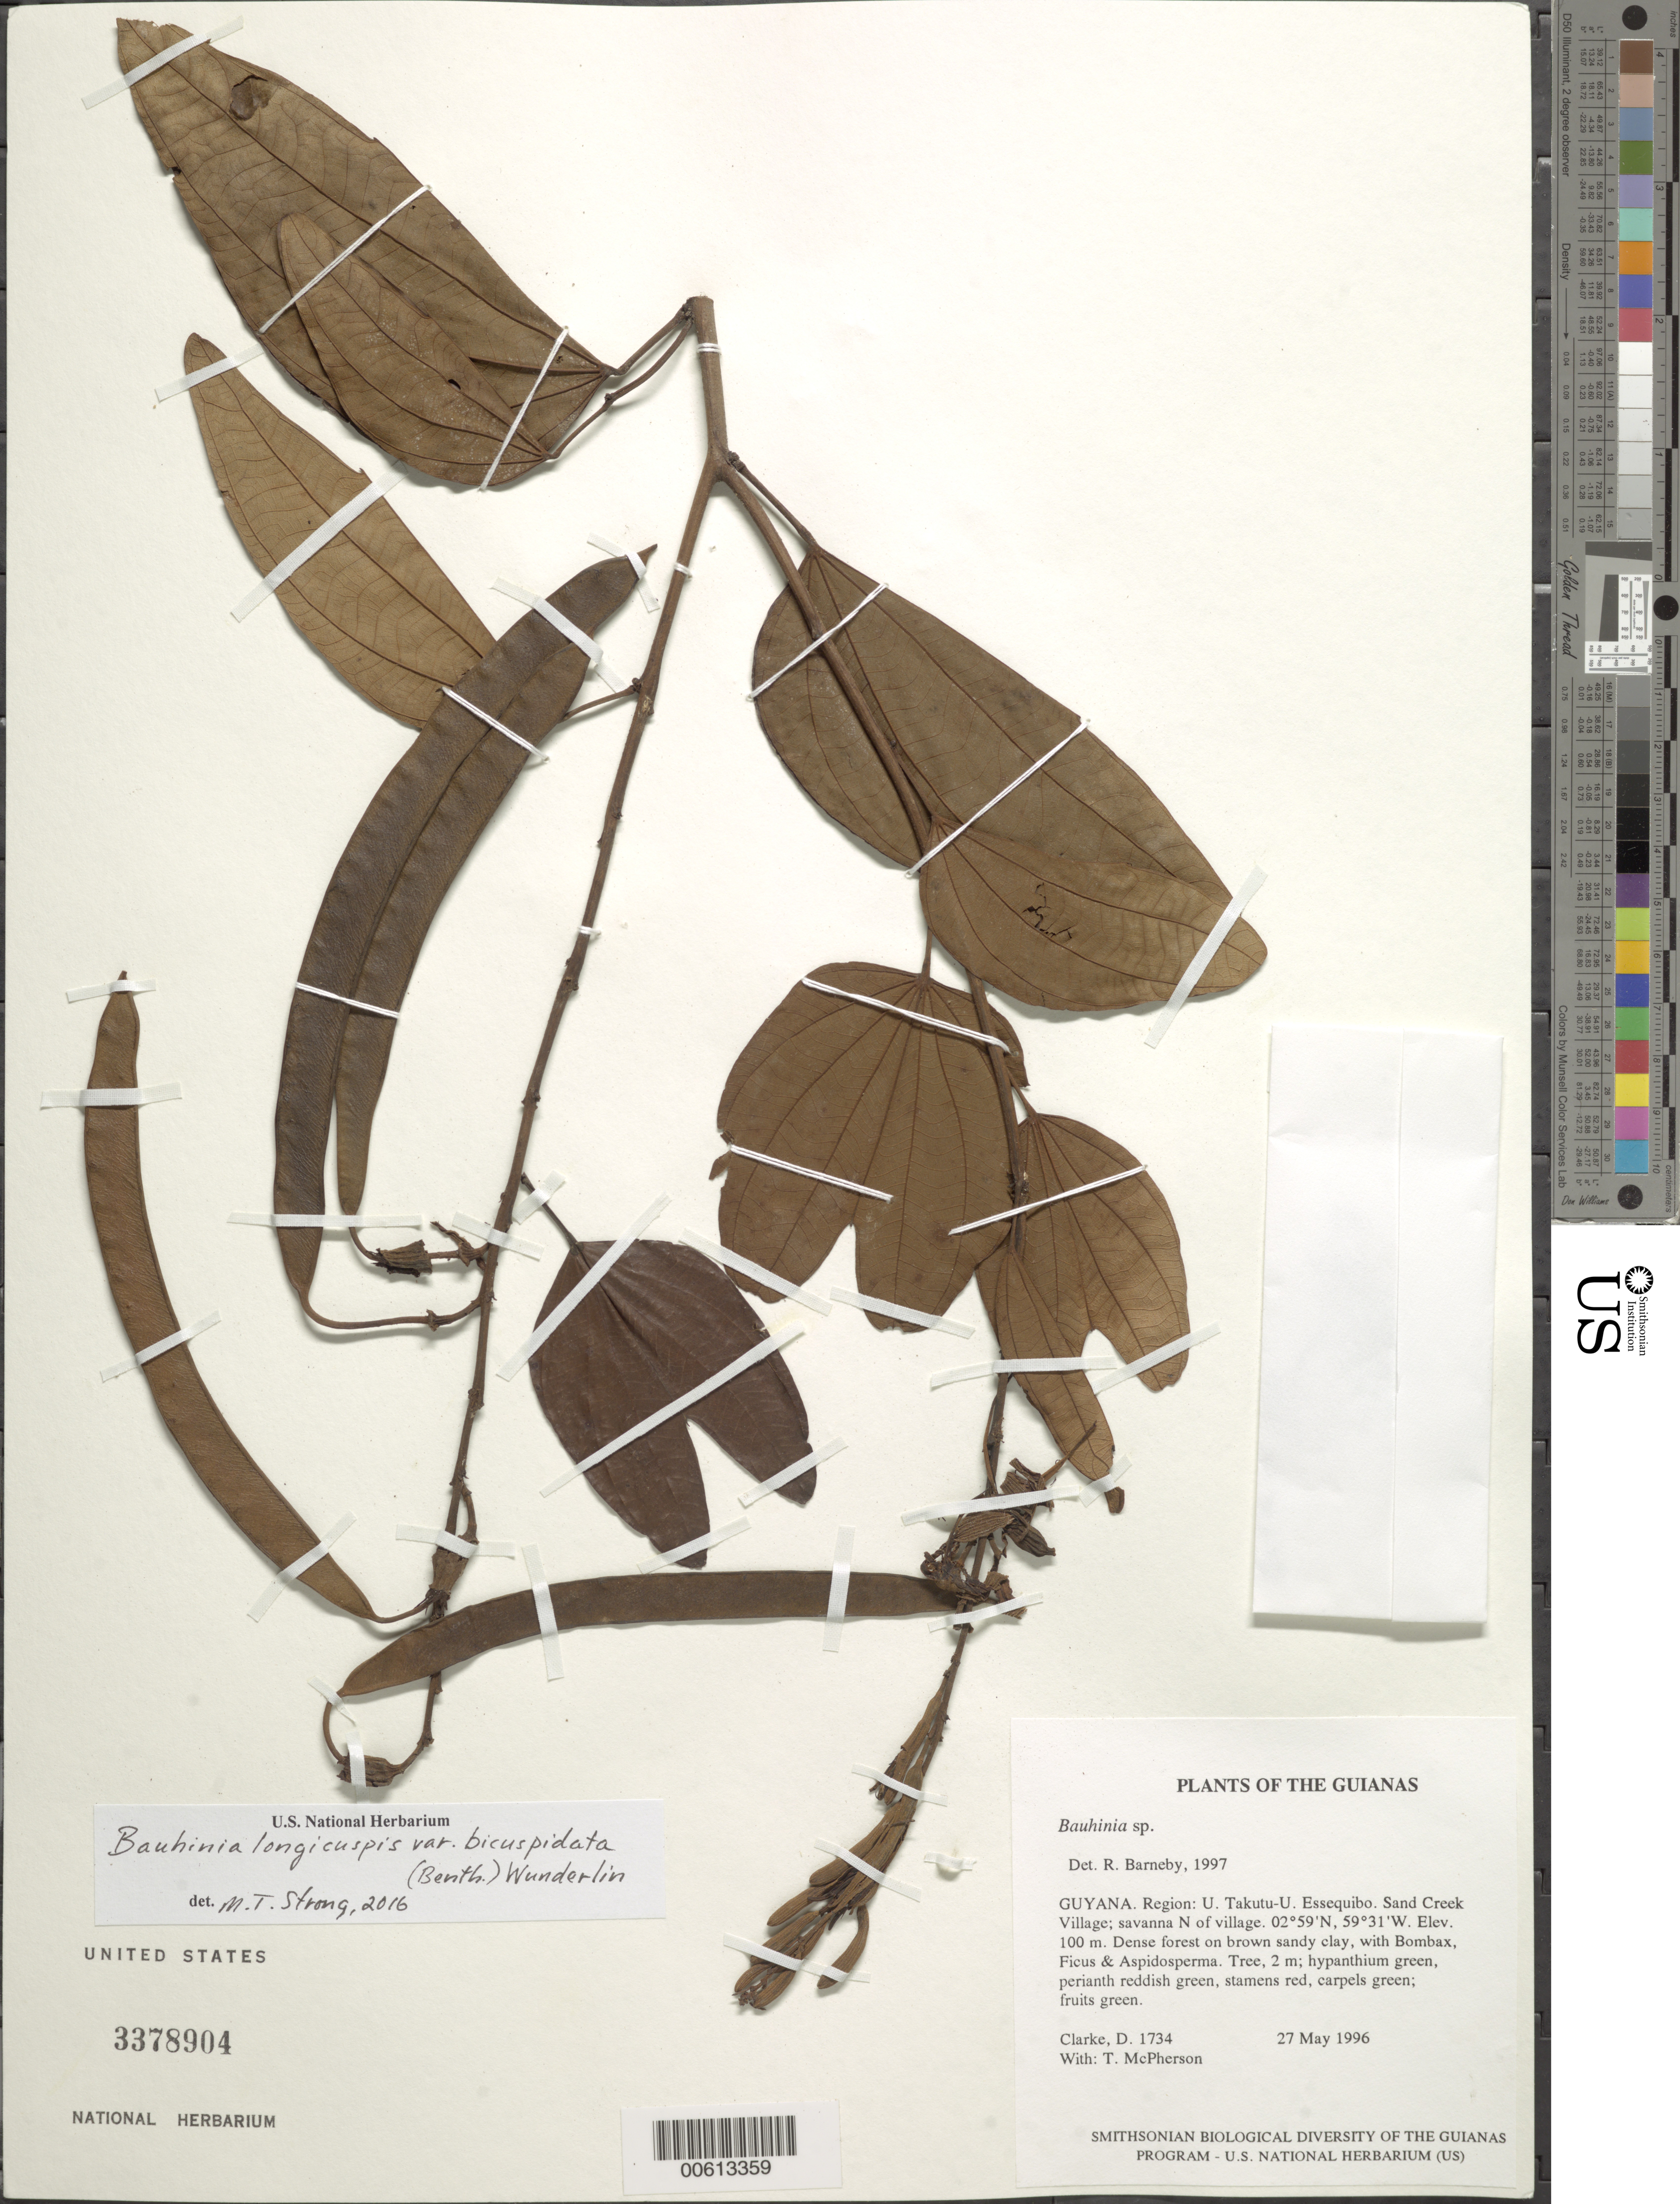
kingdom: Plantae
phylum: Tracheophyta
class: Magnoliopsida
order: Fabales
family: Fabaceae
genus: Bauhinia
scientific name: Bauhinia longicuspis var. bicuspidata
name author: (Benth.) Wunderlin ex G.P. Lewis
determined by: Strong, M. T., (US), Smithsonian Institution - National Museum of Natural History (UNITED STATES)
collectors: H. D. Clarke & T. McPherson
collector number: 1734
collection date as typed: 27 May 1996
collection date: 1996-05-27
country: Guyana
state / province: U. Takutu-U. Essequibo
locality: Sand Creek Village; savanna N of village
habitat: Dense forest on brown sandy clay, with Bombacaceae, Ficus & Aspidosperma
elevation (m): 100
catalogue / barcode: US 3378904